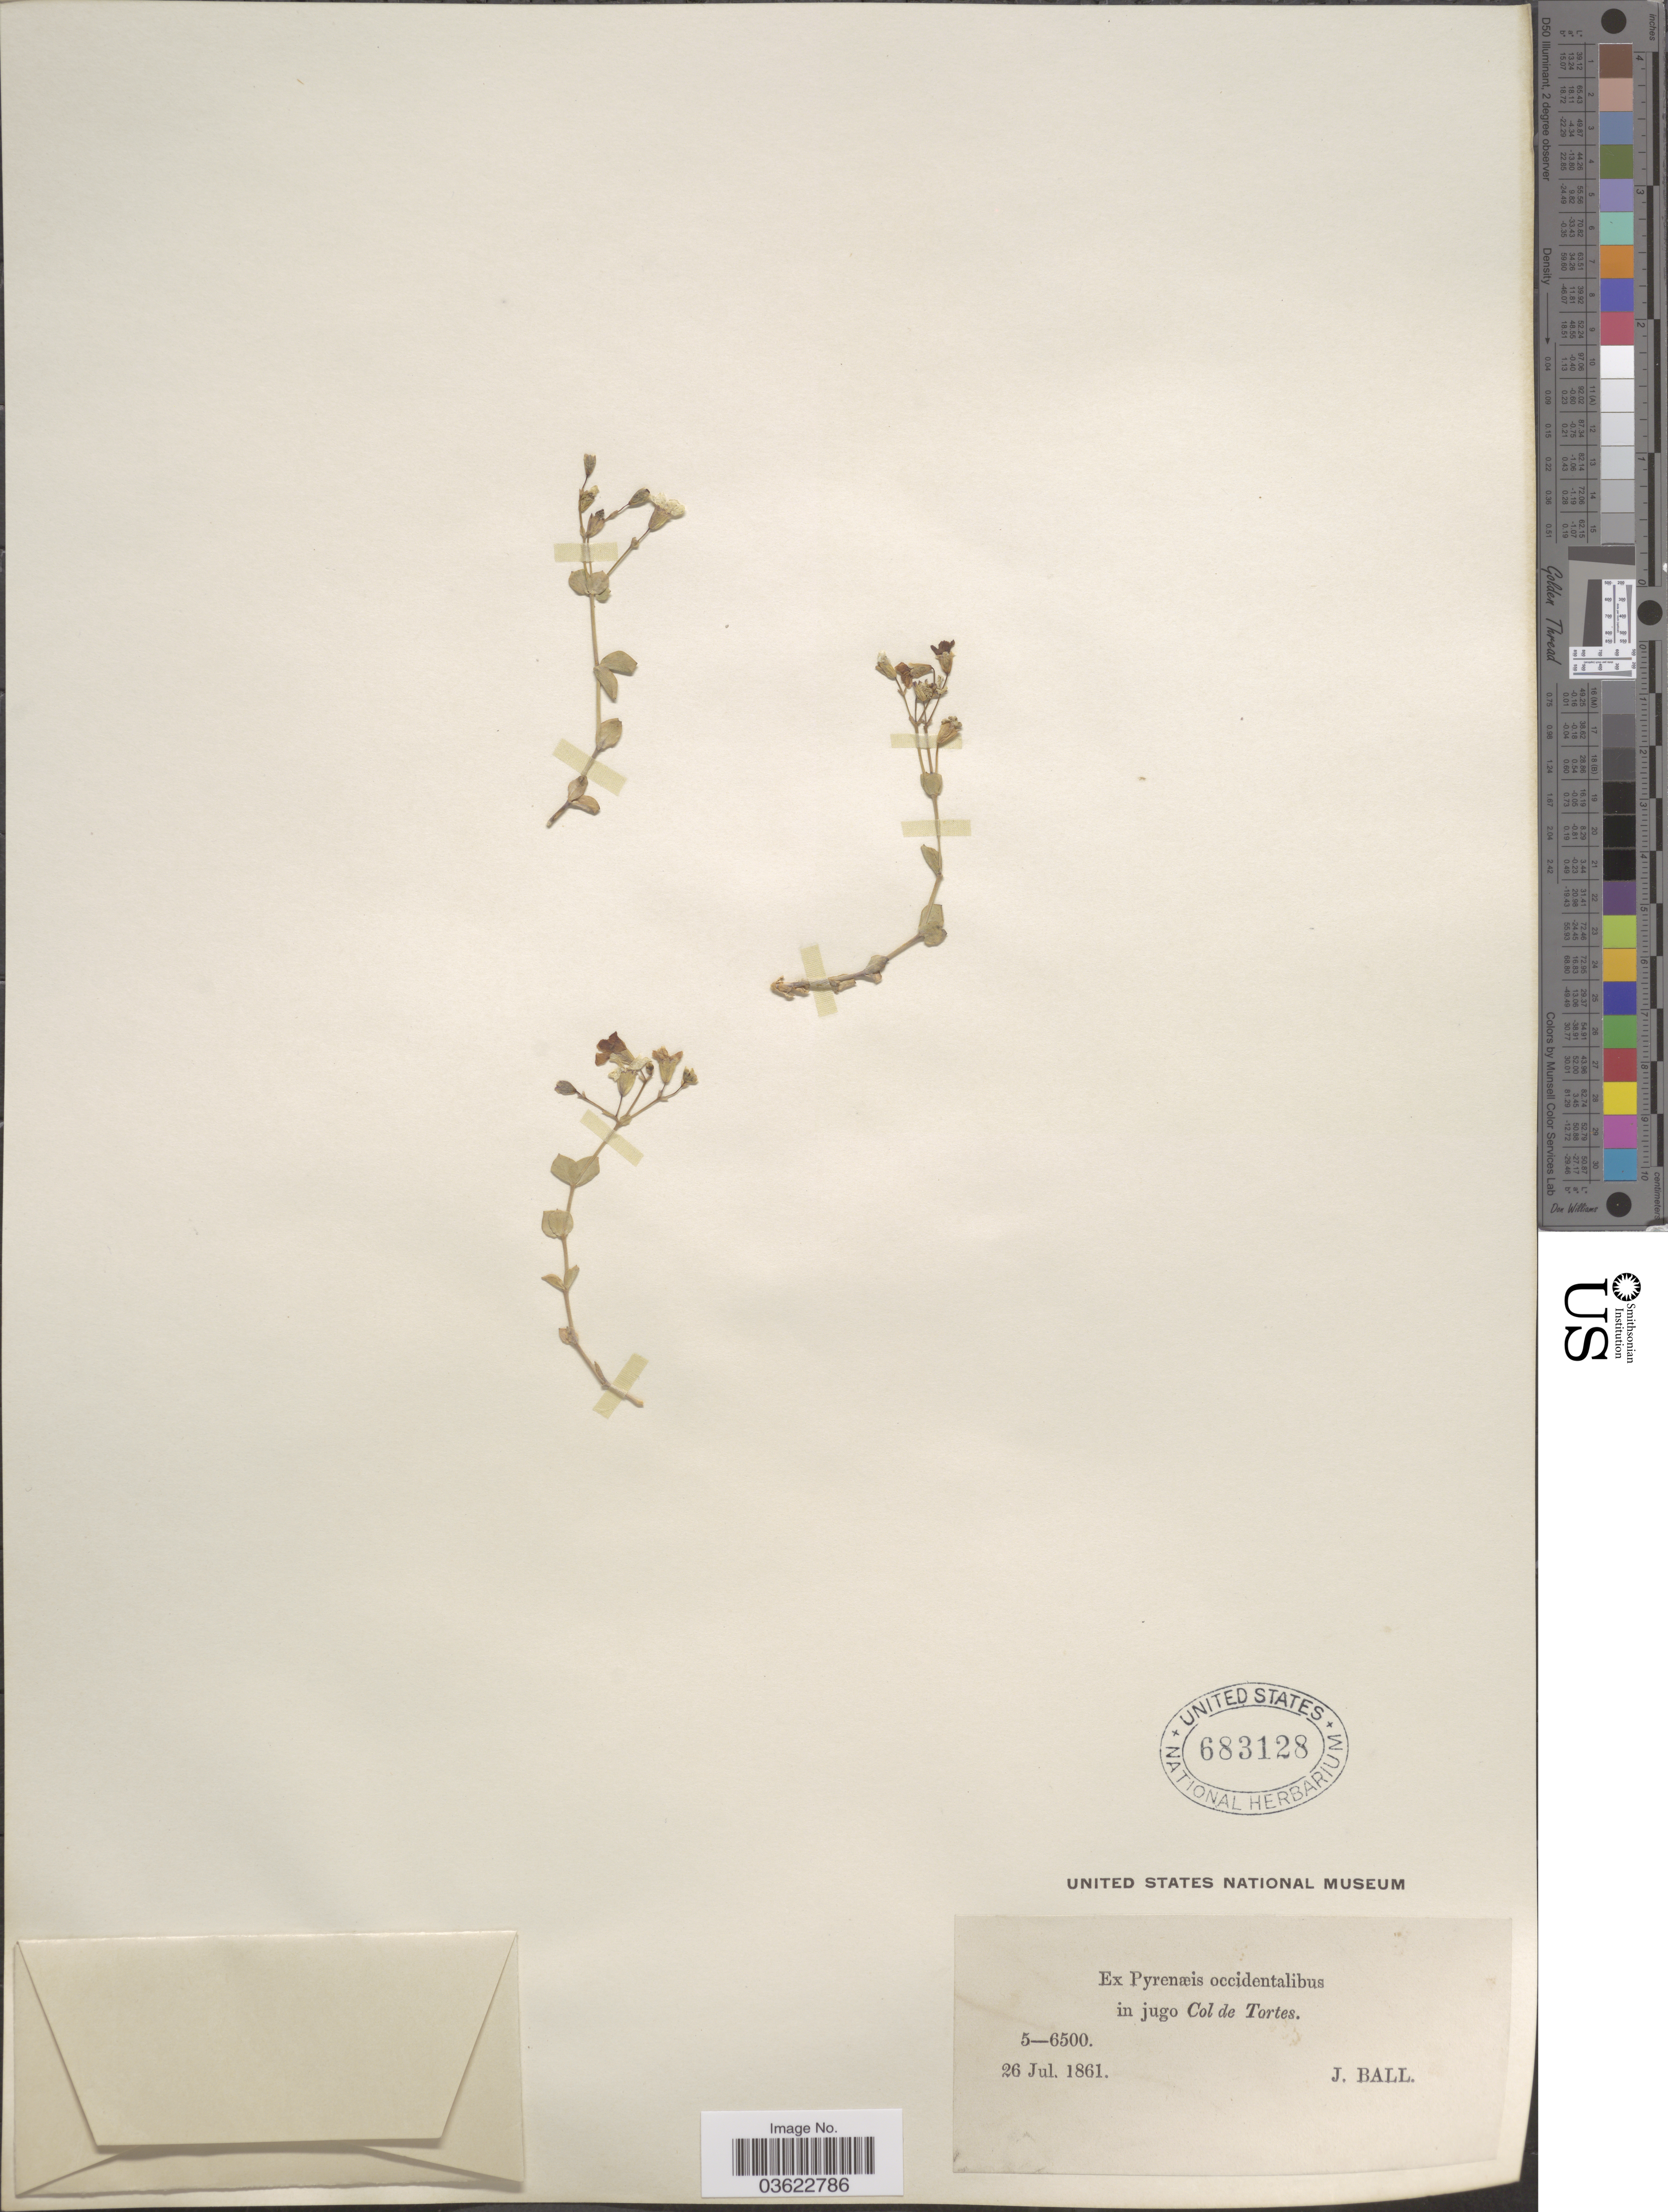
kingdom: Plantae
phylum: Tracheophyta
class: Magnoliopsida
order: Caryophyllales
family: Caryophyllaceae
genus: Arenaria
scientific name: Arenaria sp.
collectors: J. Ball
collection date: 1861-07-26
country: France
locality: Ex Pyrenæis occidentalibus in jugo Col de Tortes.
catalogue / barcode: US 683128